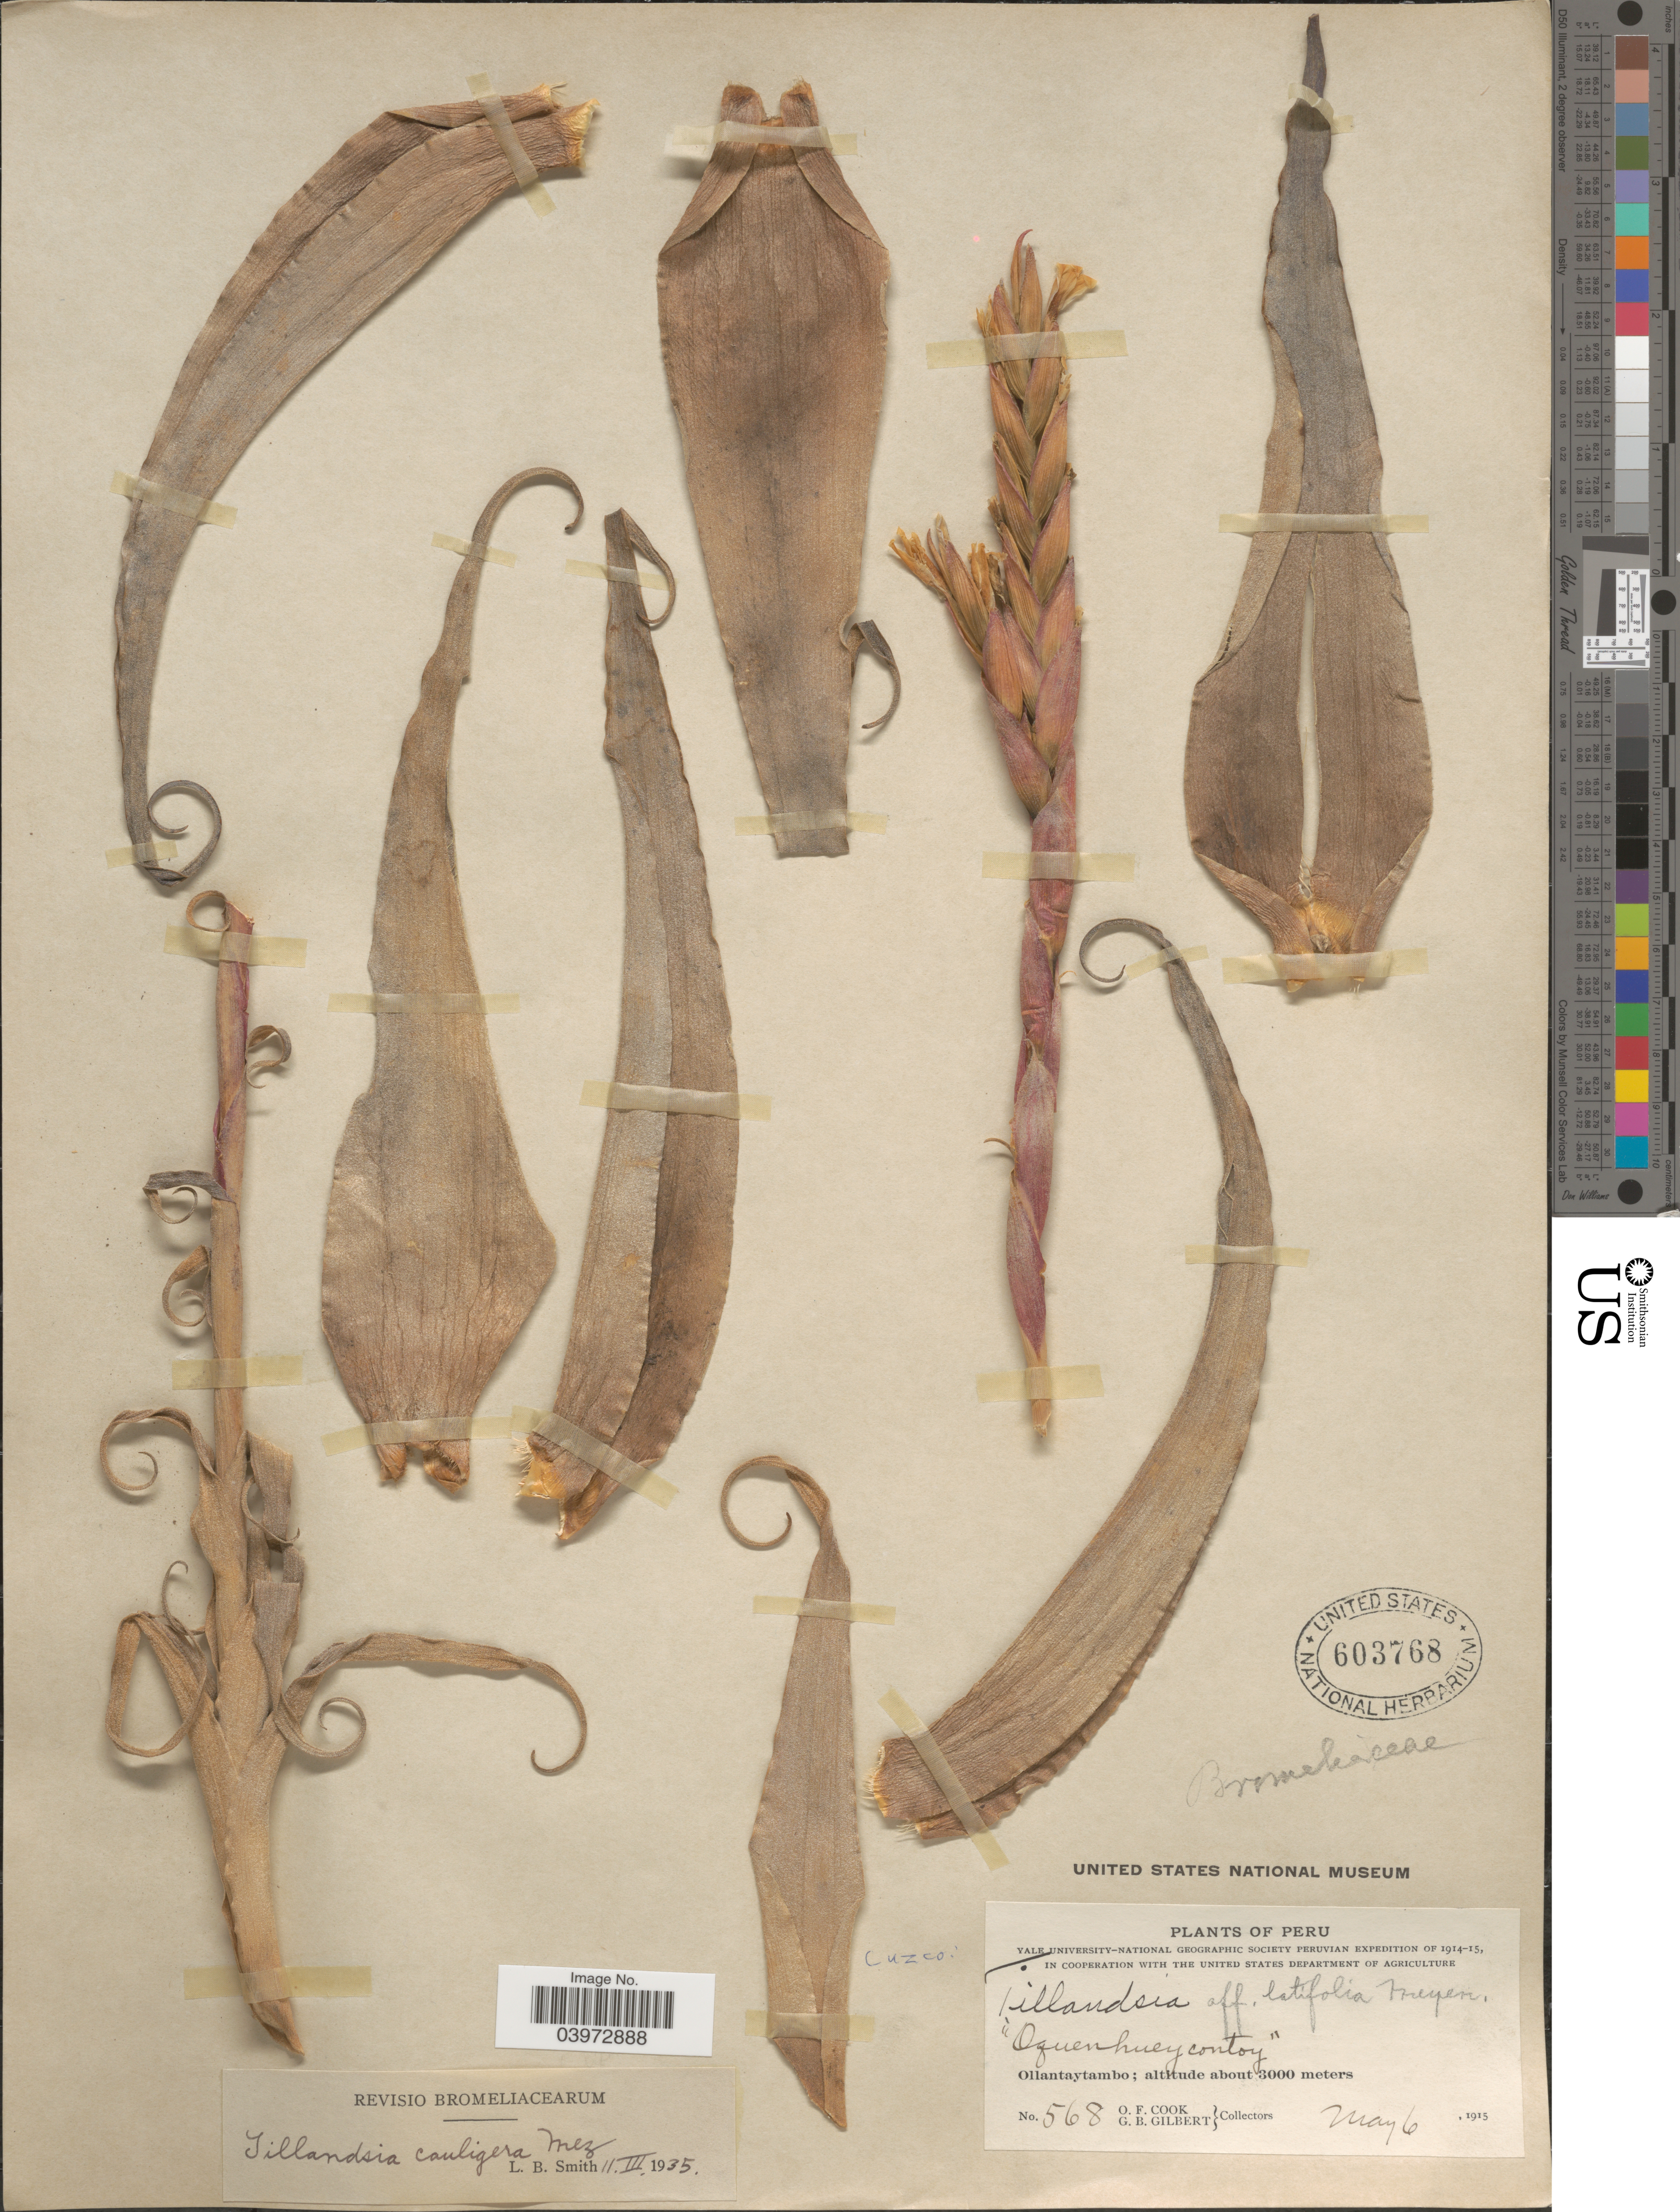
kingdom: Plantae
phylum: Tracheophyta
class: Liliopsida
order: Poales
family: Bromeliaceae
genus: Tillandsia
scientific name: Tillandsia cauligera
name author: Mez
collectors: O. F. Cook & G. B. Gilbert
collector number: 568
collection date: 1915-05-06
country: Peru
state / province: Cusco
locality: Cuzco. Yale University-National Geographic society Peruvian Expedition of 1914-15. Ollantaytambo.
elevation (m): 3000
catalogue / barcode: US 603768